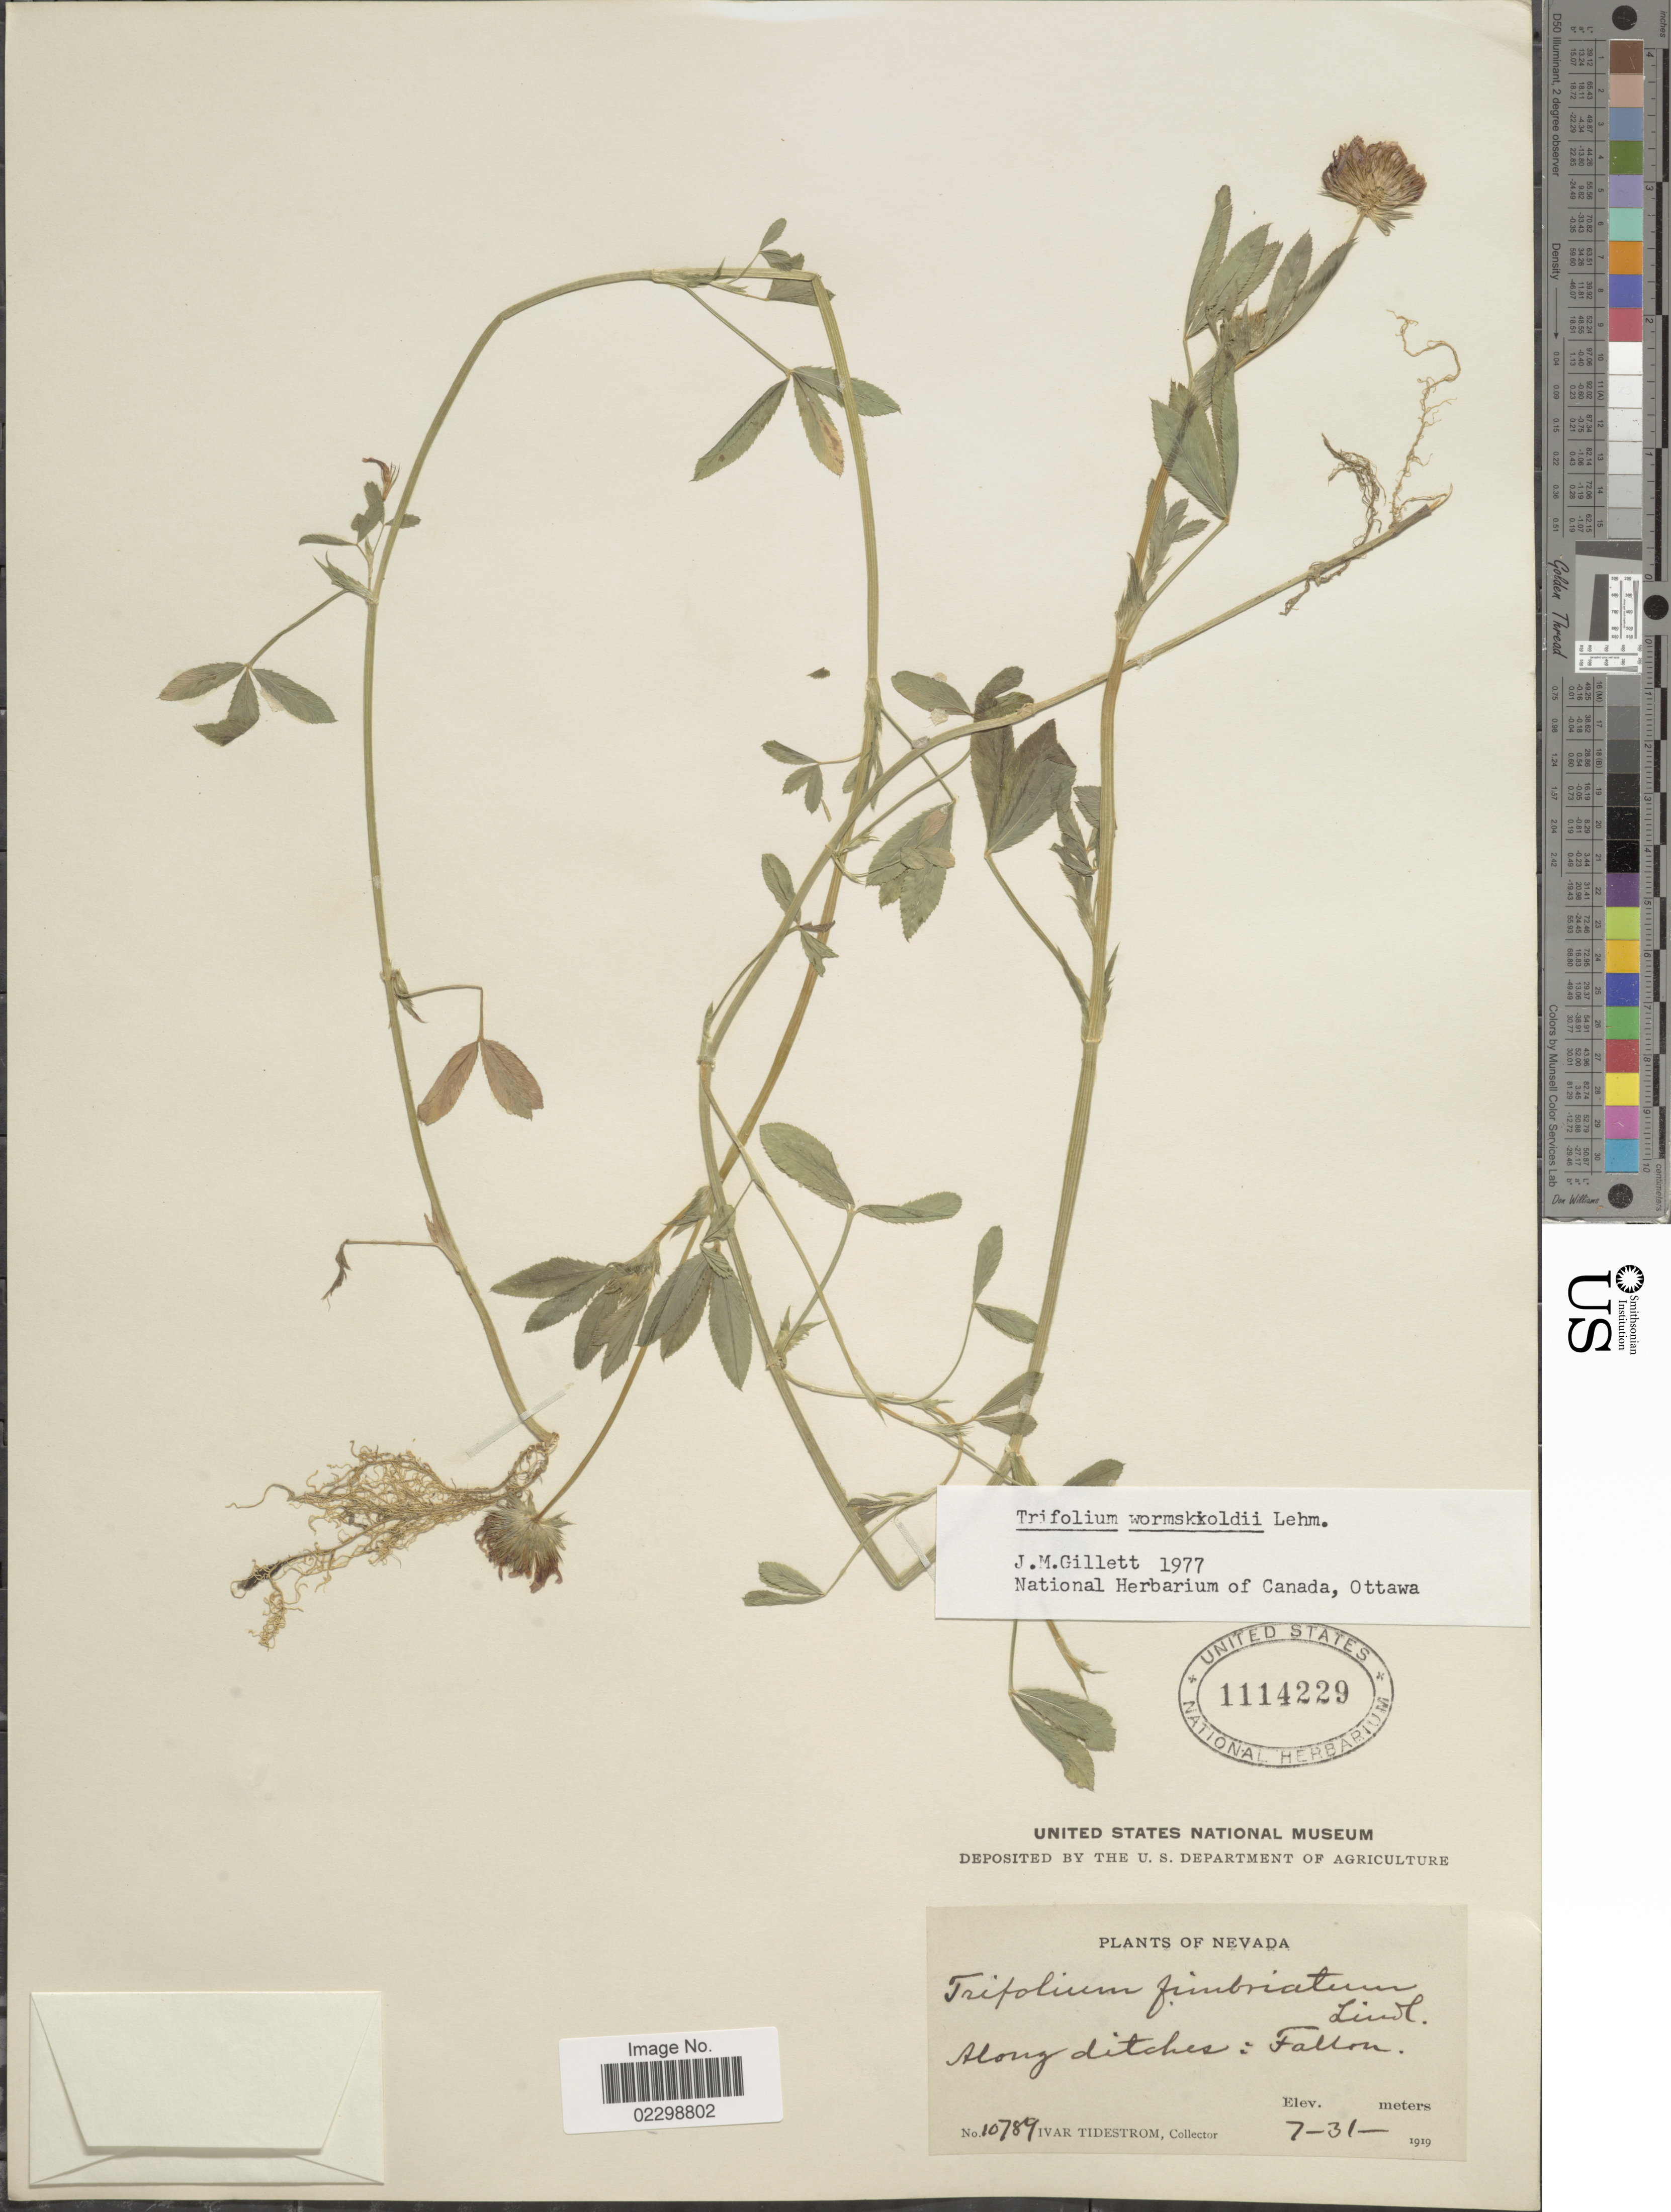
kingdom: Plantae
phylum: Tracheophyta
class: Magnoliopsida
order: Fabales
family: Fabaceae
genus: Trifolium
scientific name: Trifolium wormskioldii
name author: Lehm.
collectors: I. F. Tidestrom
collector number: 10789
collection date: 1919-07-31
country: United States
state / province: Nevada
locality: Along ditches: Fallon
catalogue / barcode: US 1114229